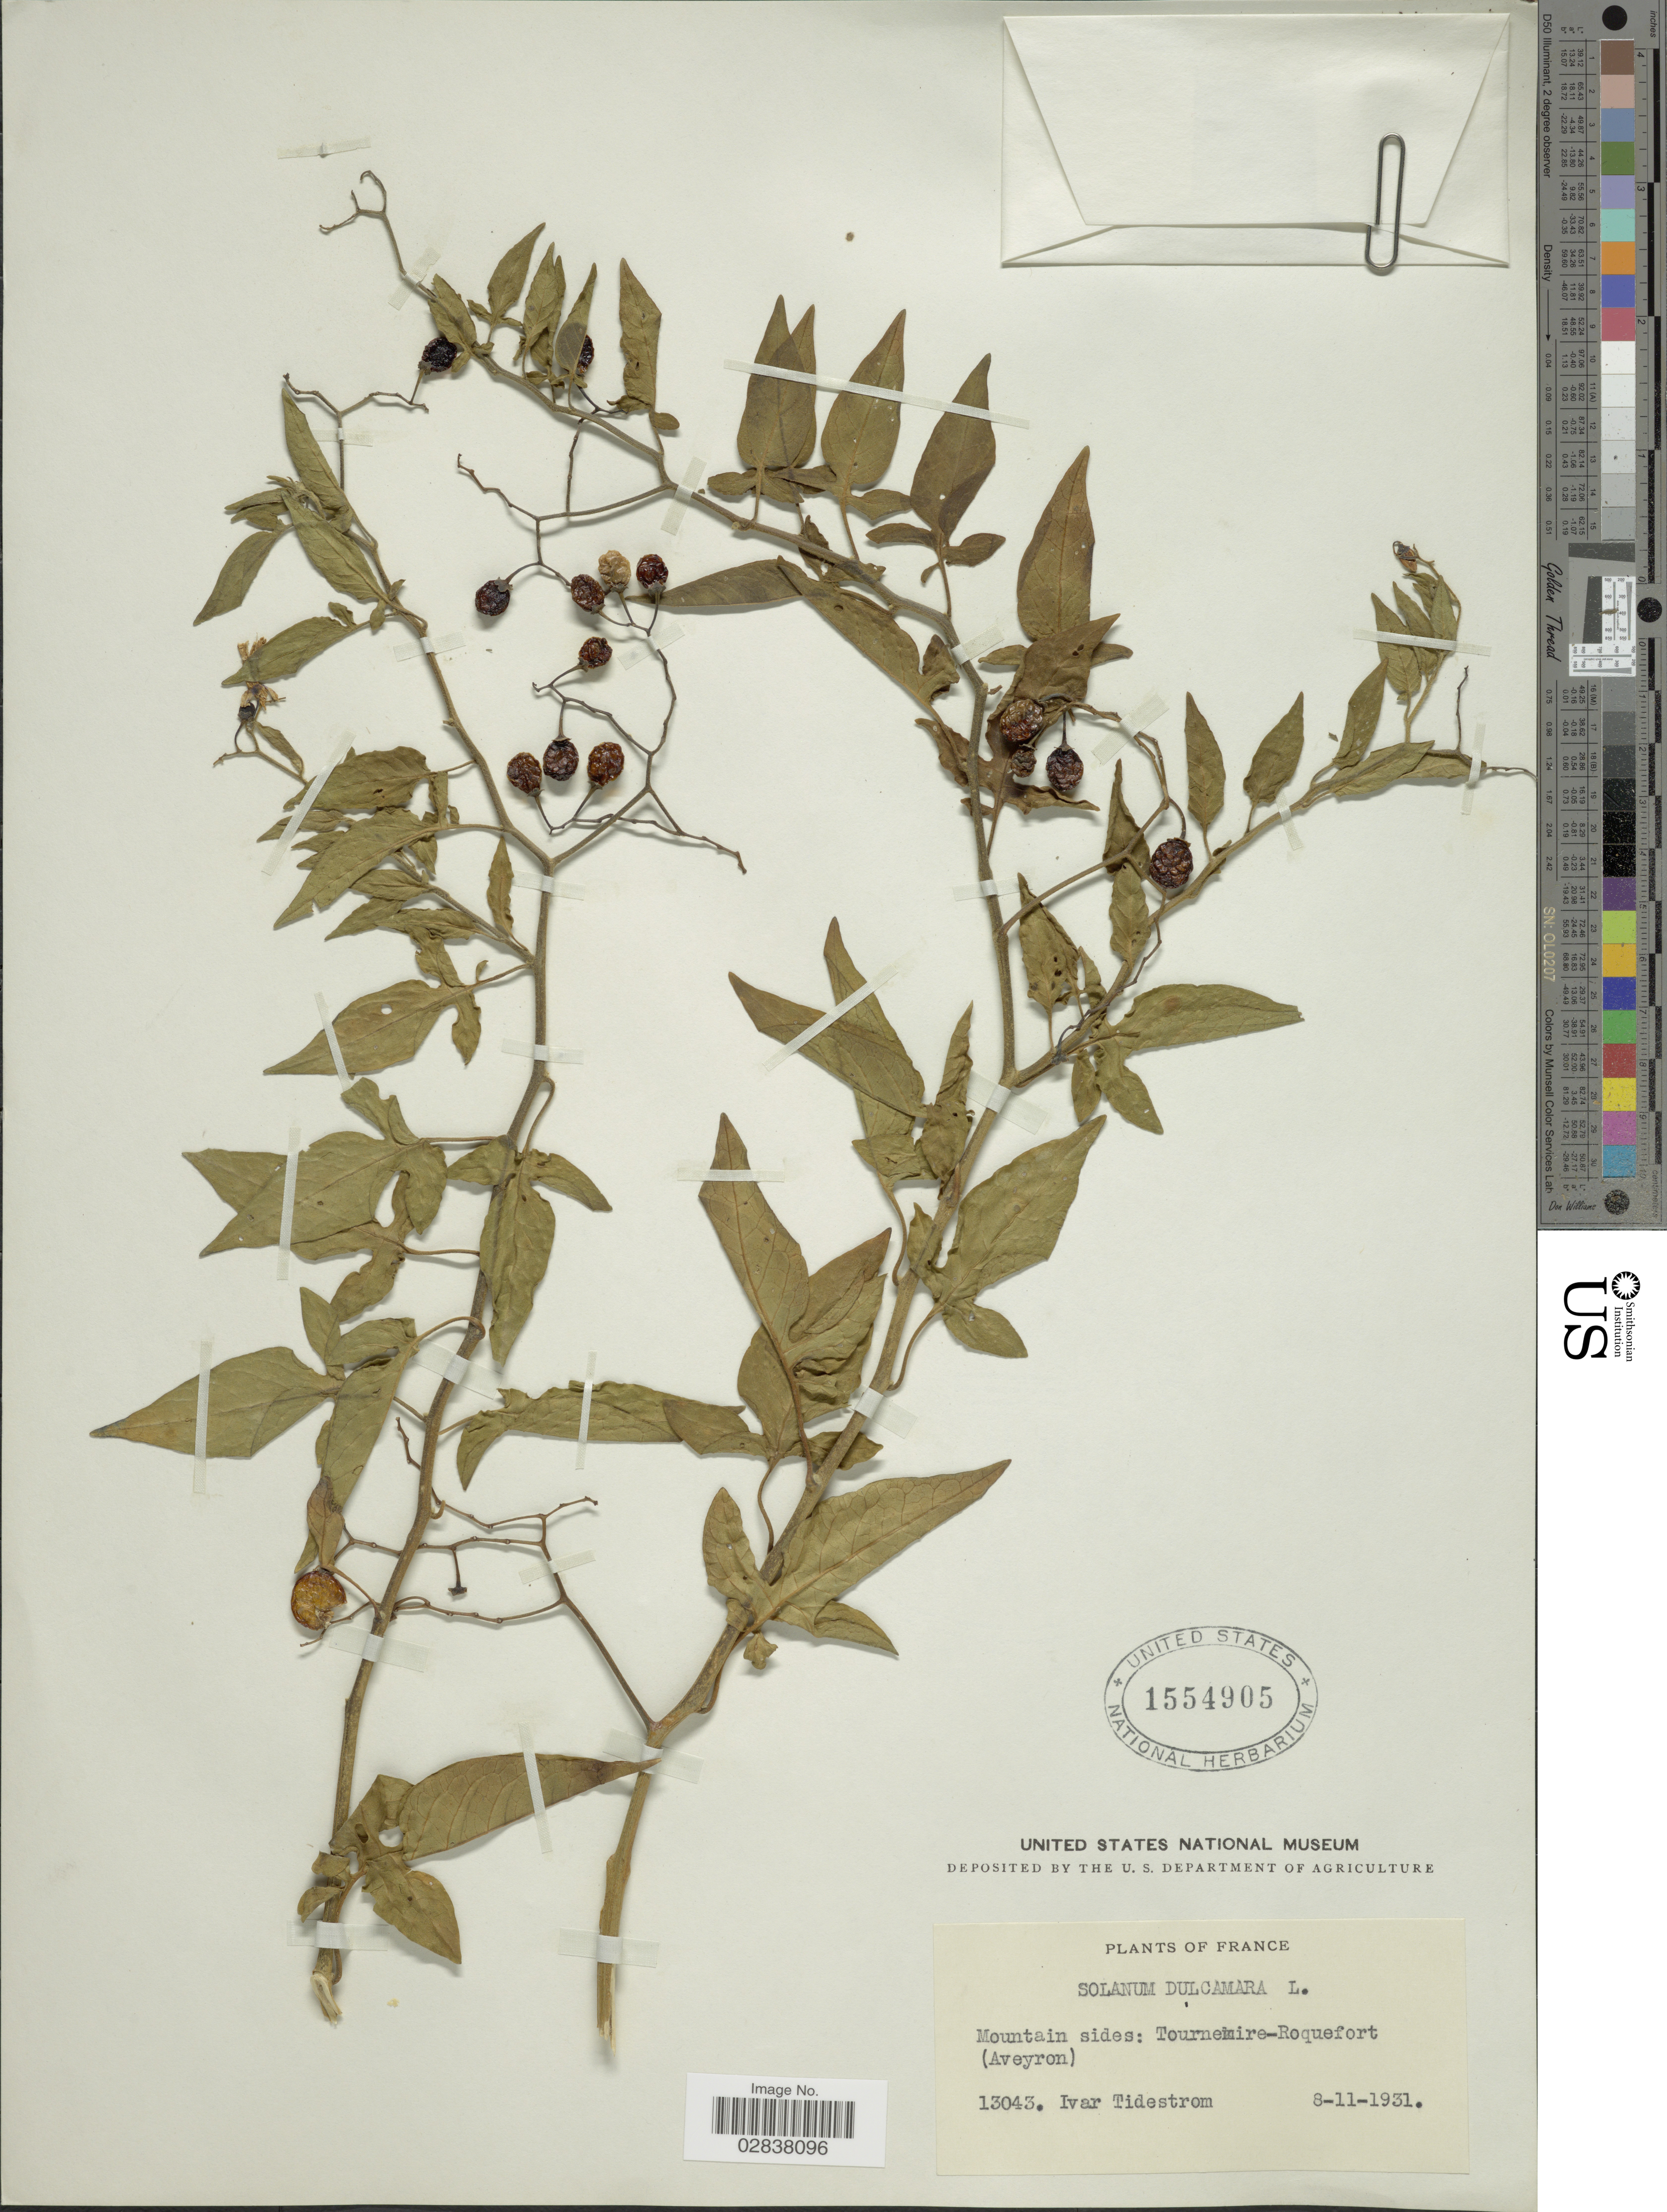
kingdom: Plantae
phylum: Tracheophyta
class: Magnoliopsida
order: Solanales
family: Solanaceae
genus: Solanum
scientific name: Solanum dulcamara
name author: L.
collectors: I. F. Tidestrom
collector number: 13043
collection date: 1931-11-08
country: France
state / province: Occitanie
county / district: Aveyron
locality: Mountain sides, Tournemire-Roquefort (Aveyron).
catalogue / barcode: US 1554905